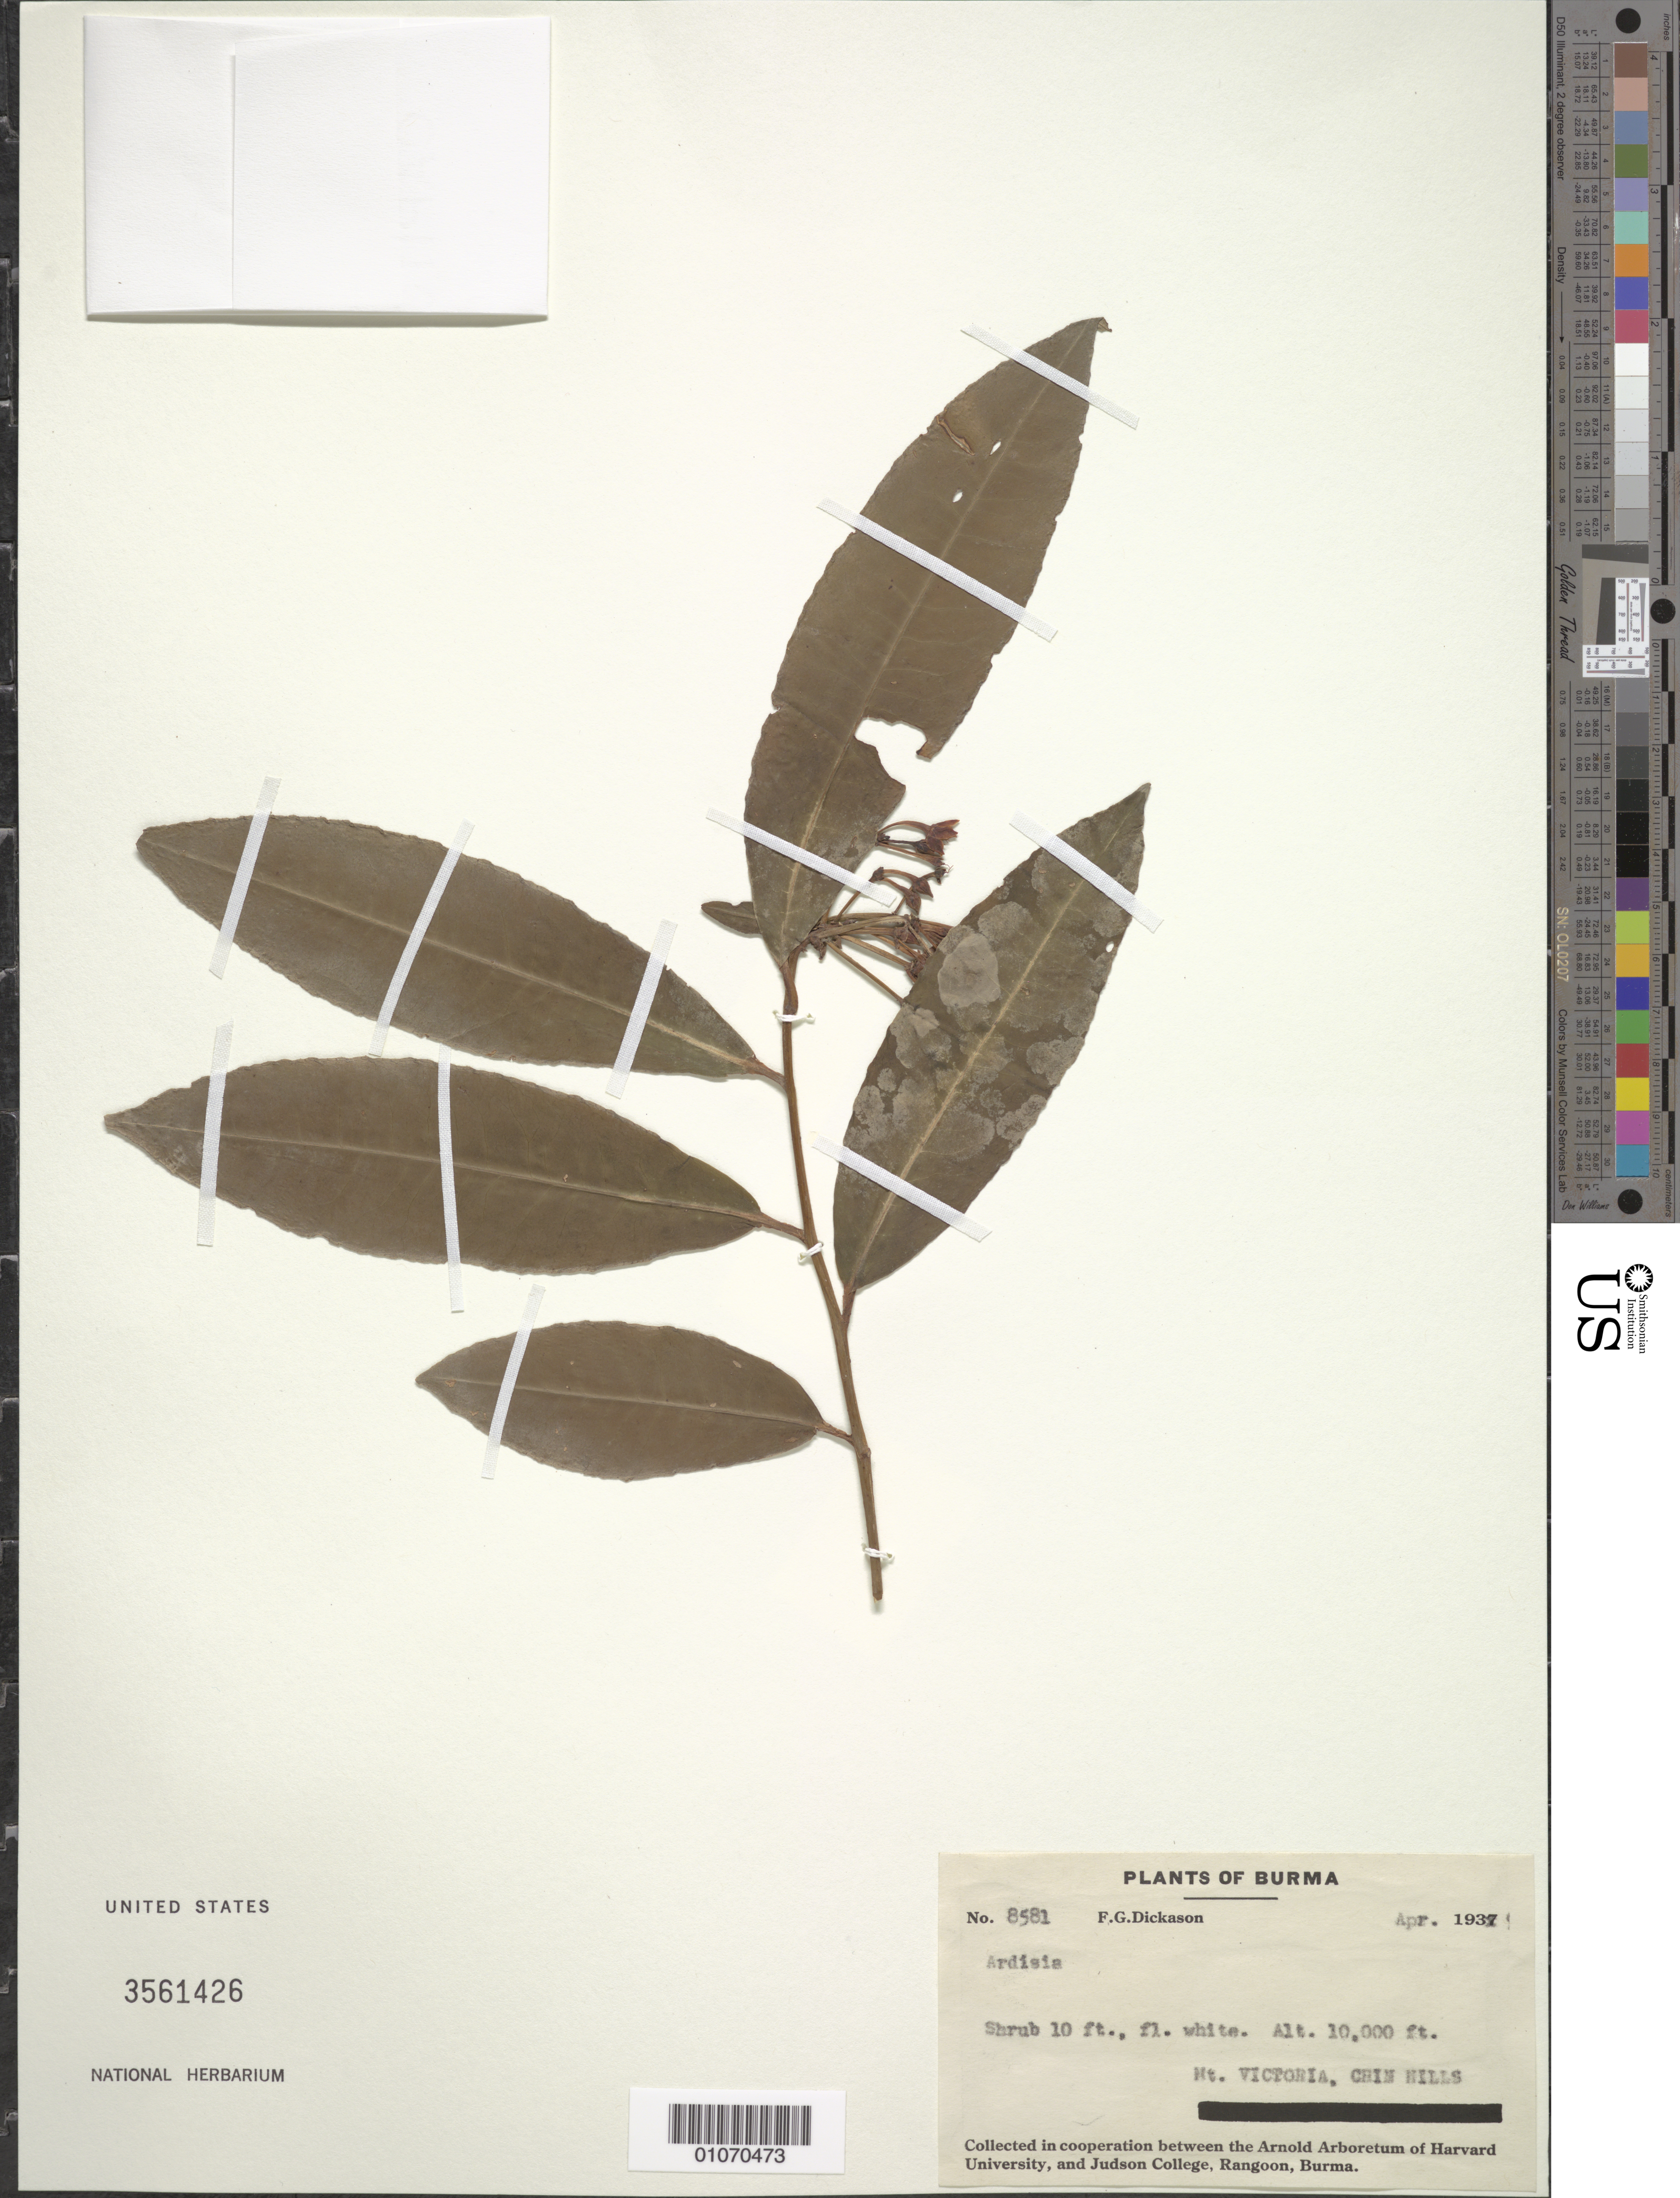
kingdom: Plantae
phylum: Tracheophyta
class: Magnoliopsida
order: Ericales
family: Primulaceae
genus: Ardisia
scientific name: Ardisia sp.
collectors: F. Dickason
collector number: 8581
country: Myanmar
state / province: Chin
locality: Mt. Victoria, Chin Hills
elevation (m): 3048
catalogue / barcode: US 3561426